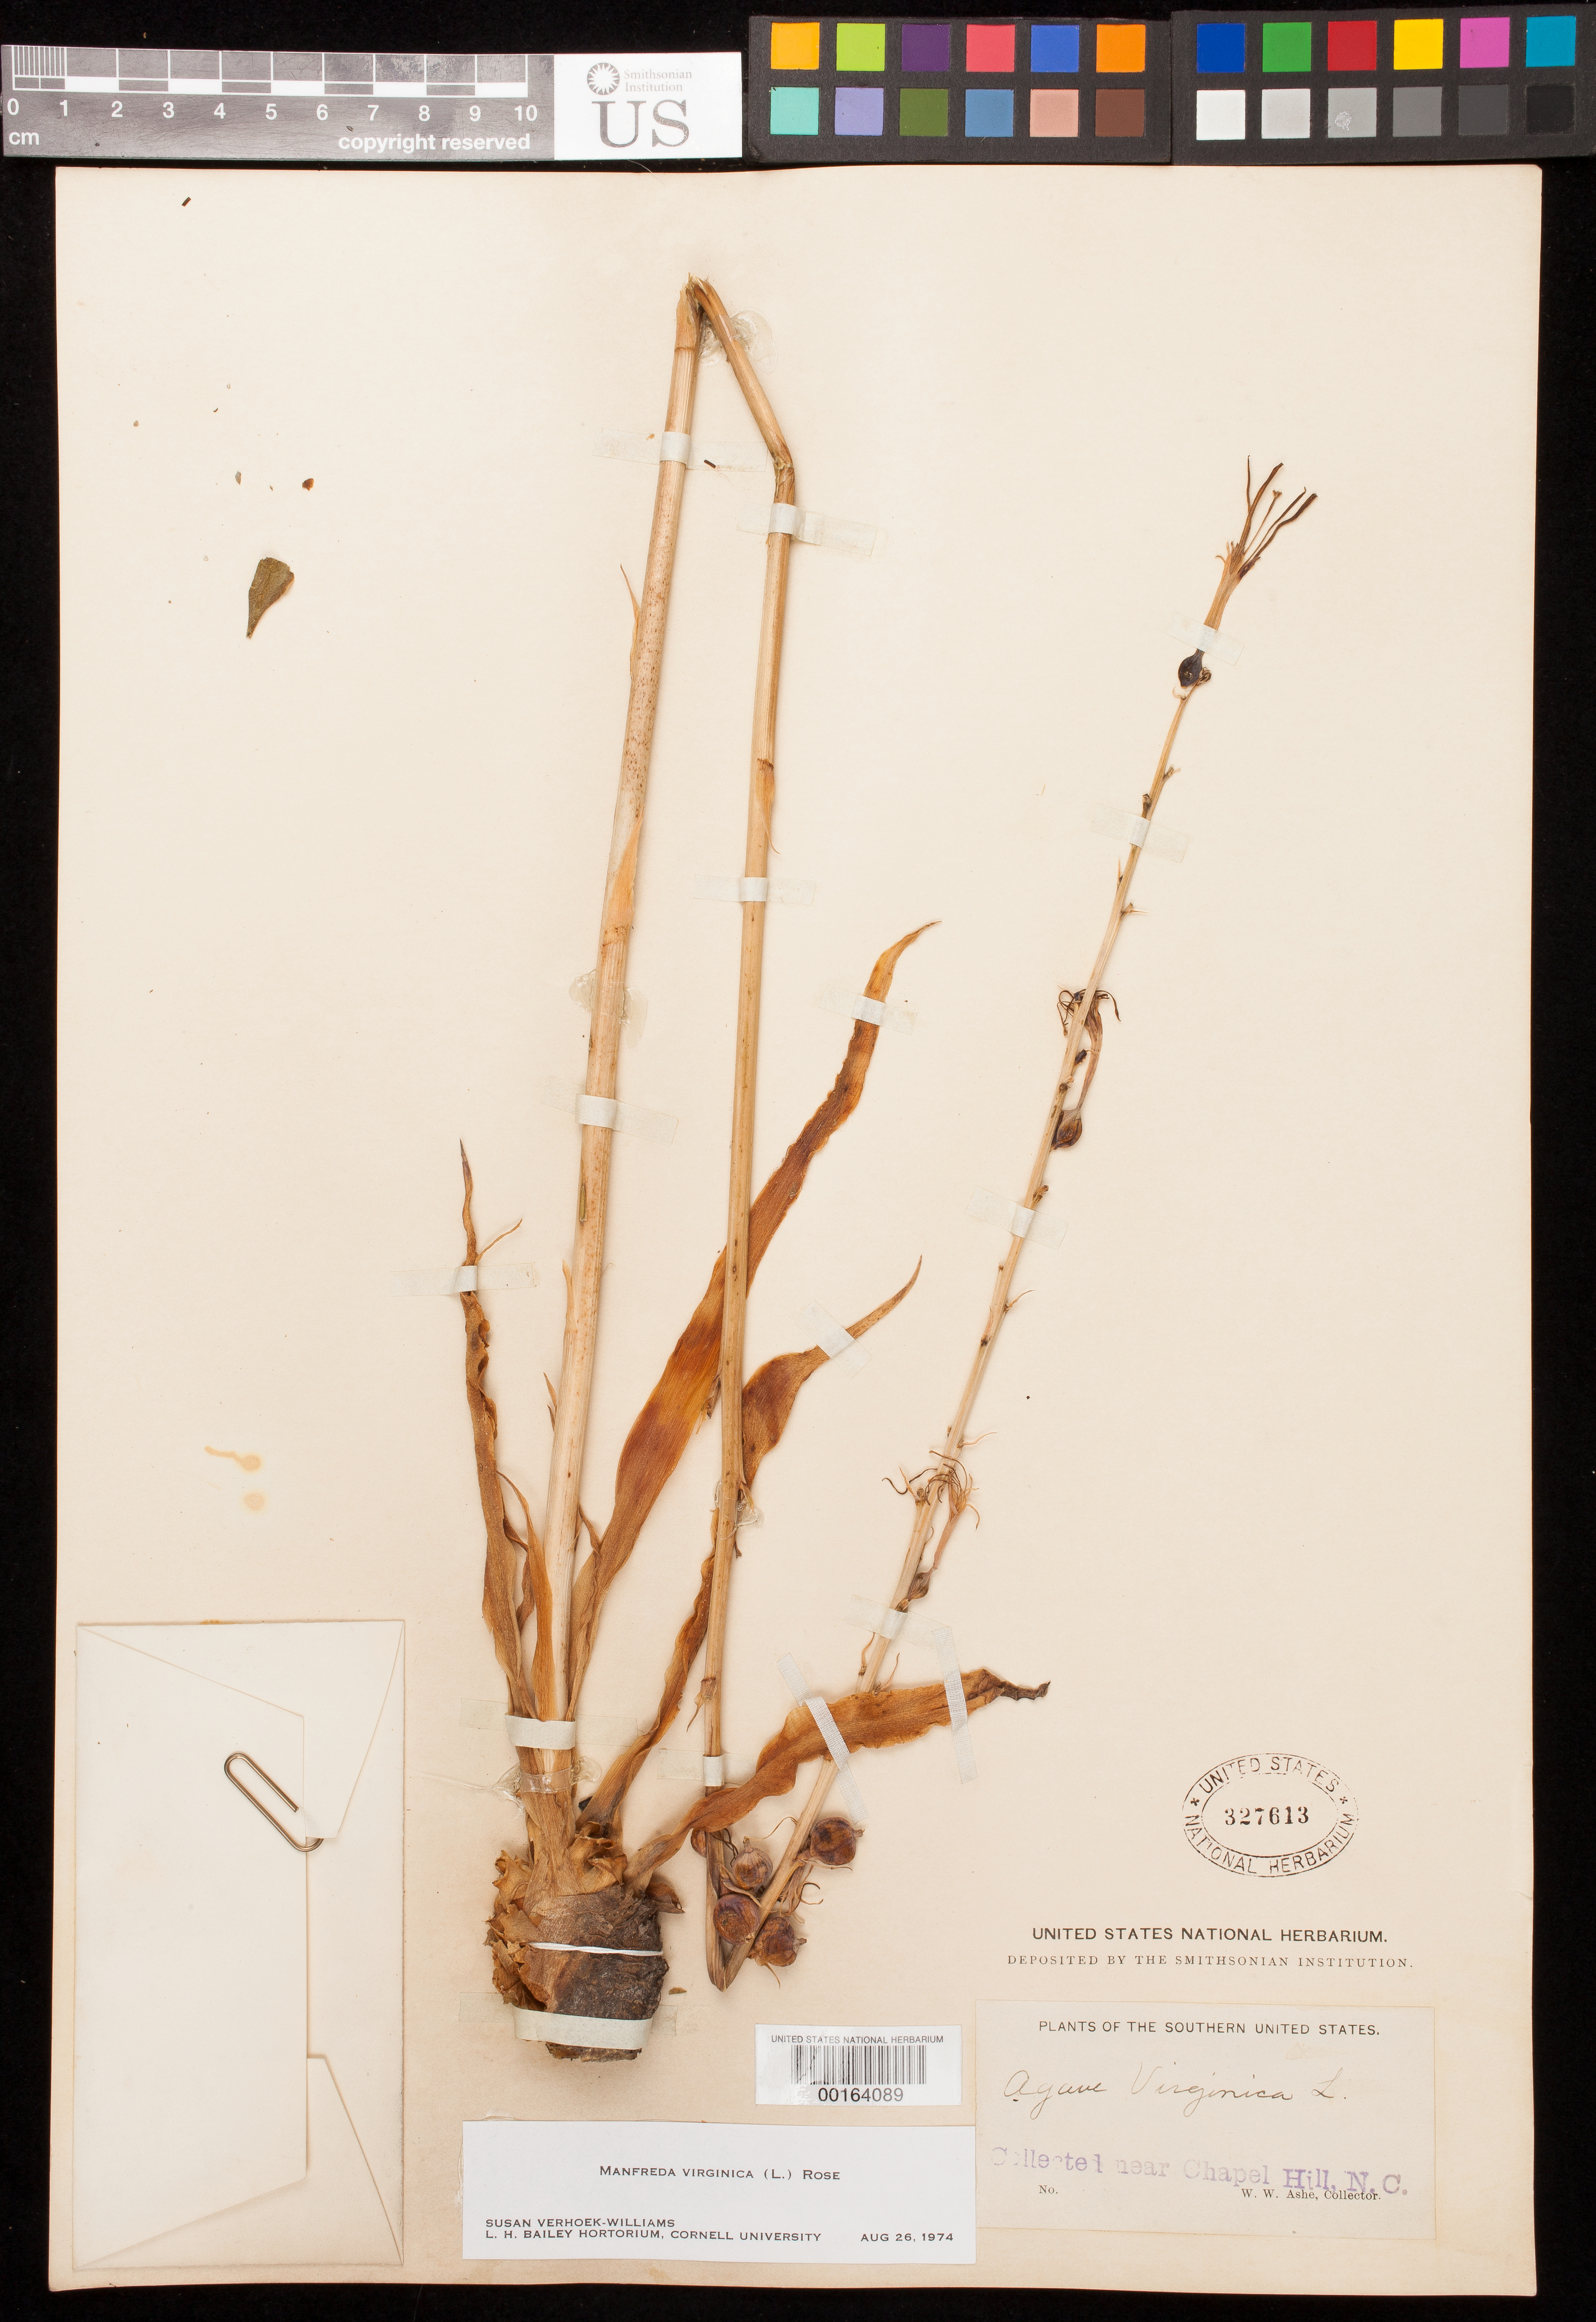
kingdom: Plantae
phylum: Tracheophyta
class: Liliopsida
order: Asparagales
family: Asparagaceae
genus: Manfreda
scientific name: Manfreda virginica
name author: (L.) Salisb. ex Rose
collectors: W. W. Ashe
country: United States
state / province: North Carolina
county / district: Durham / Orange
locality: Chapel hill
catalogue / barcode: US 327613